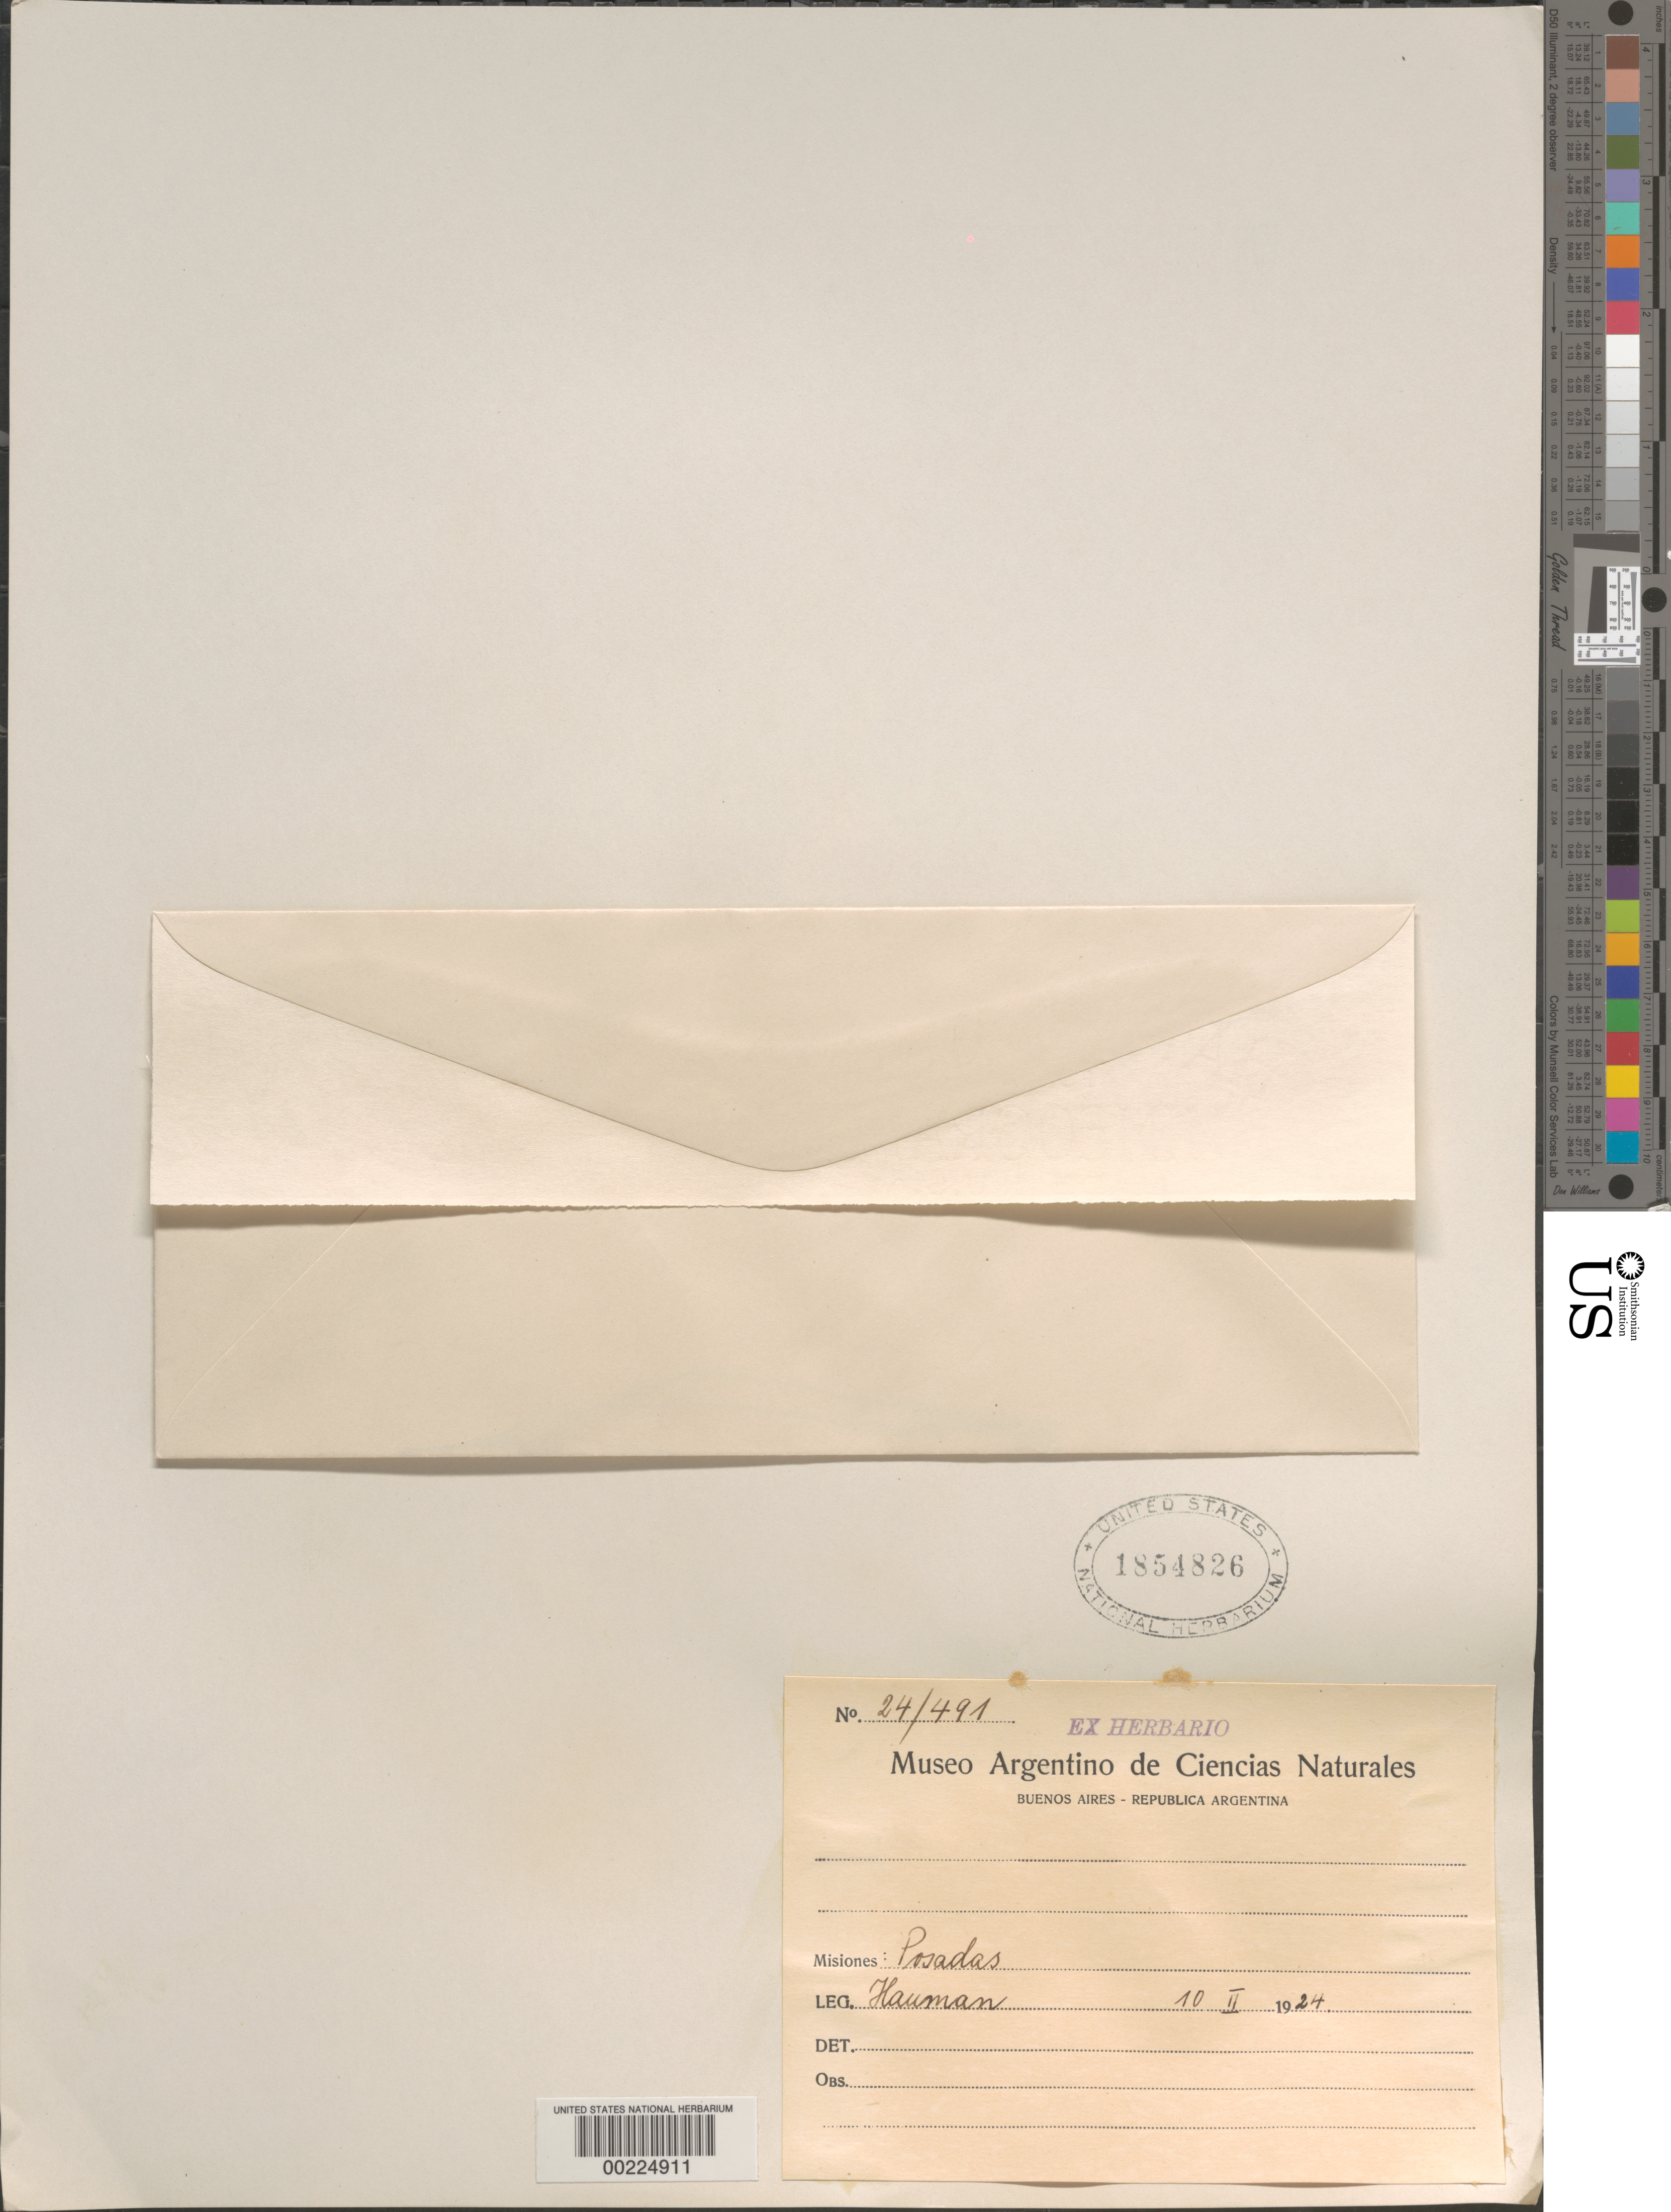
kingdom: Plantae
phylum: Tracheophyta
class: Liliopsida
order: Asparagales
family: Amaryllidaceae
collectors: L. L. Hauman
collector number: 24 / 491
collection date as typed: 10 Feb 1924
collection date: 1924-02-10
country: Argentina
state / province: Misiones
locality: Posadas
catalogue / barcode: US 1854826